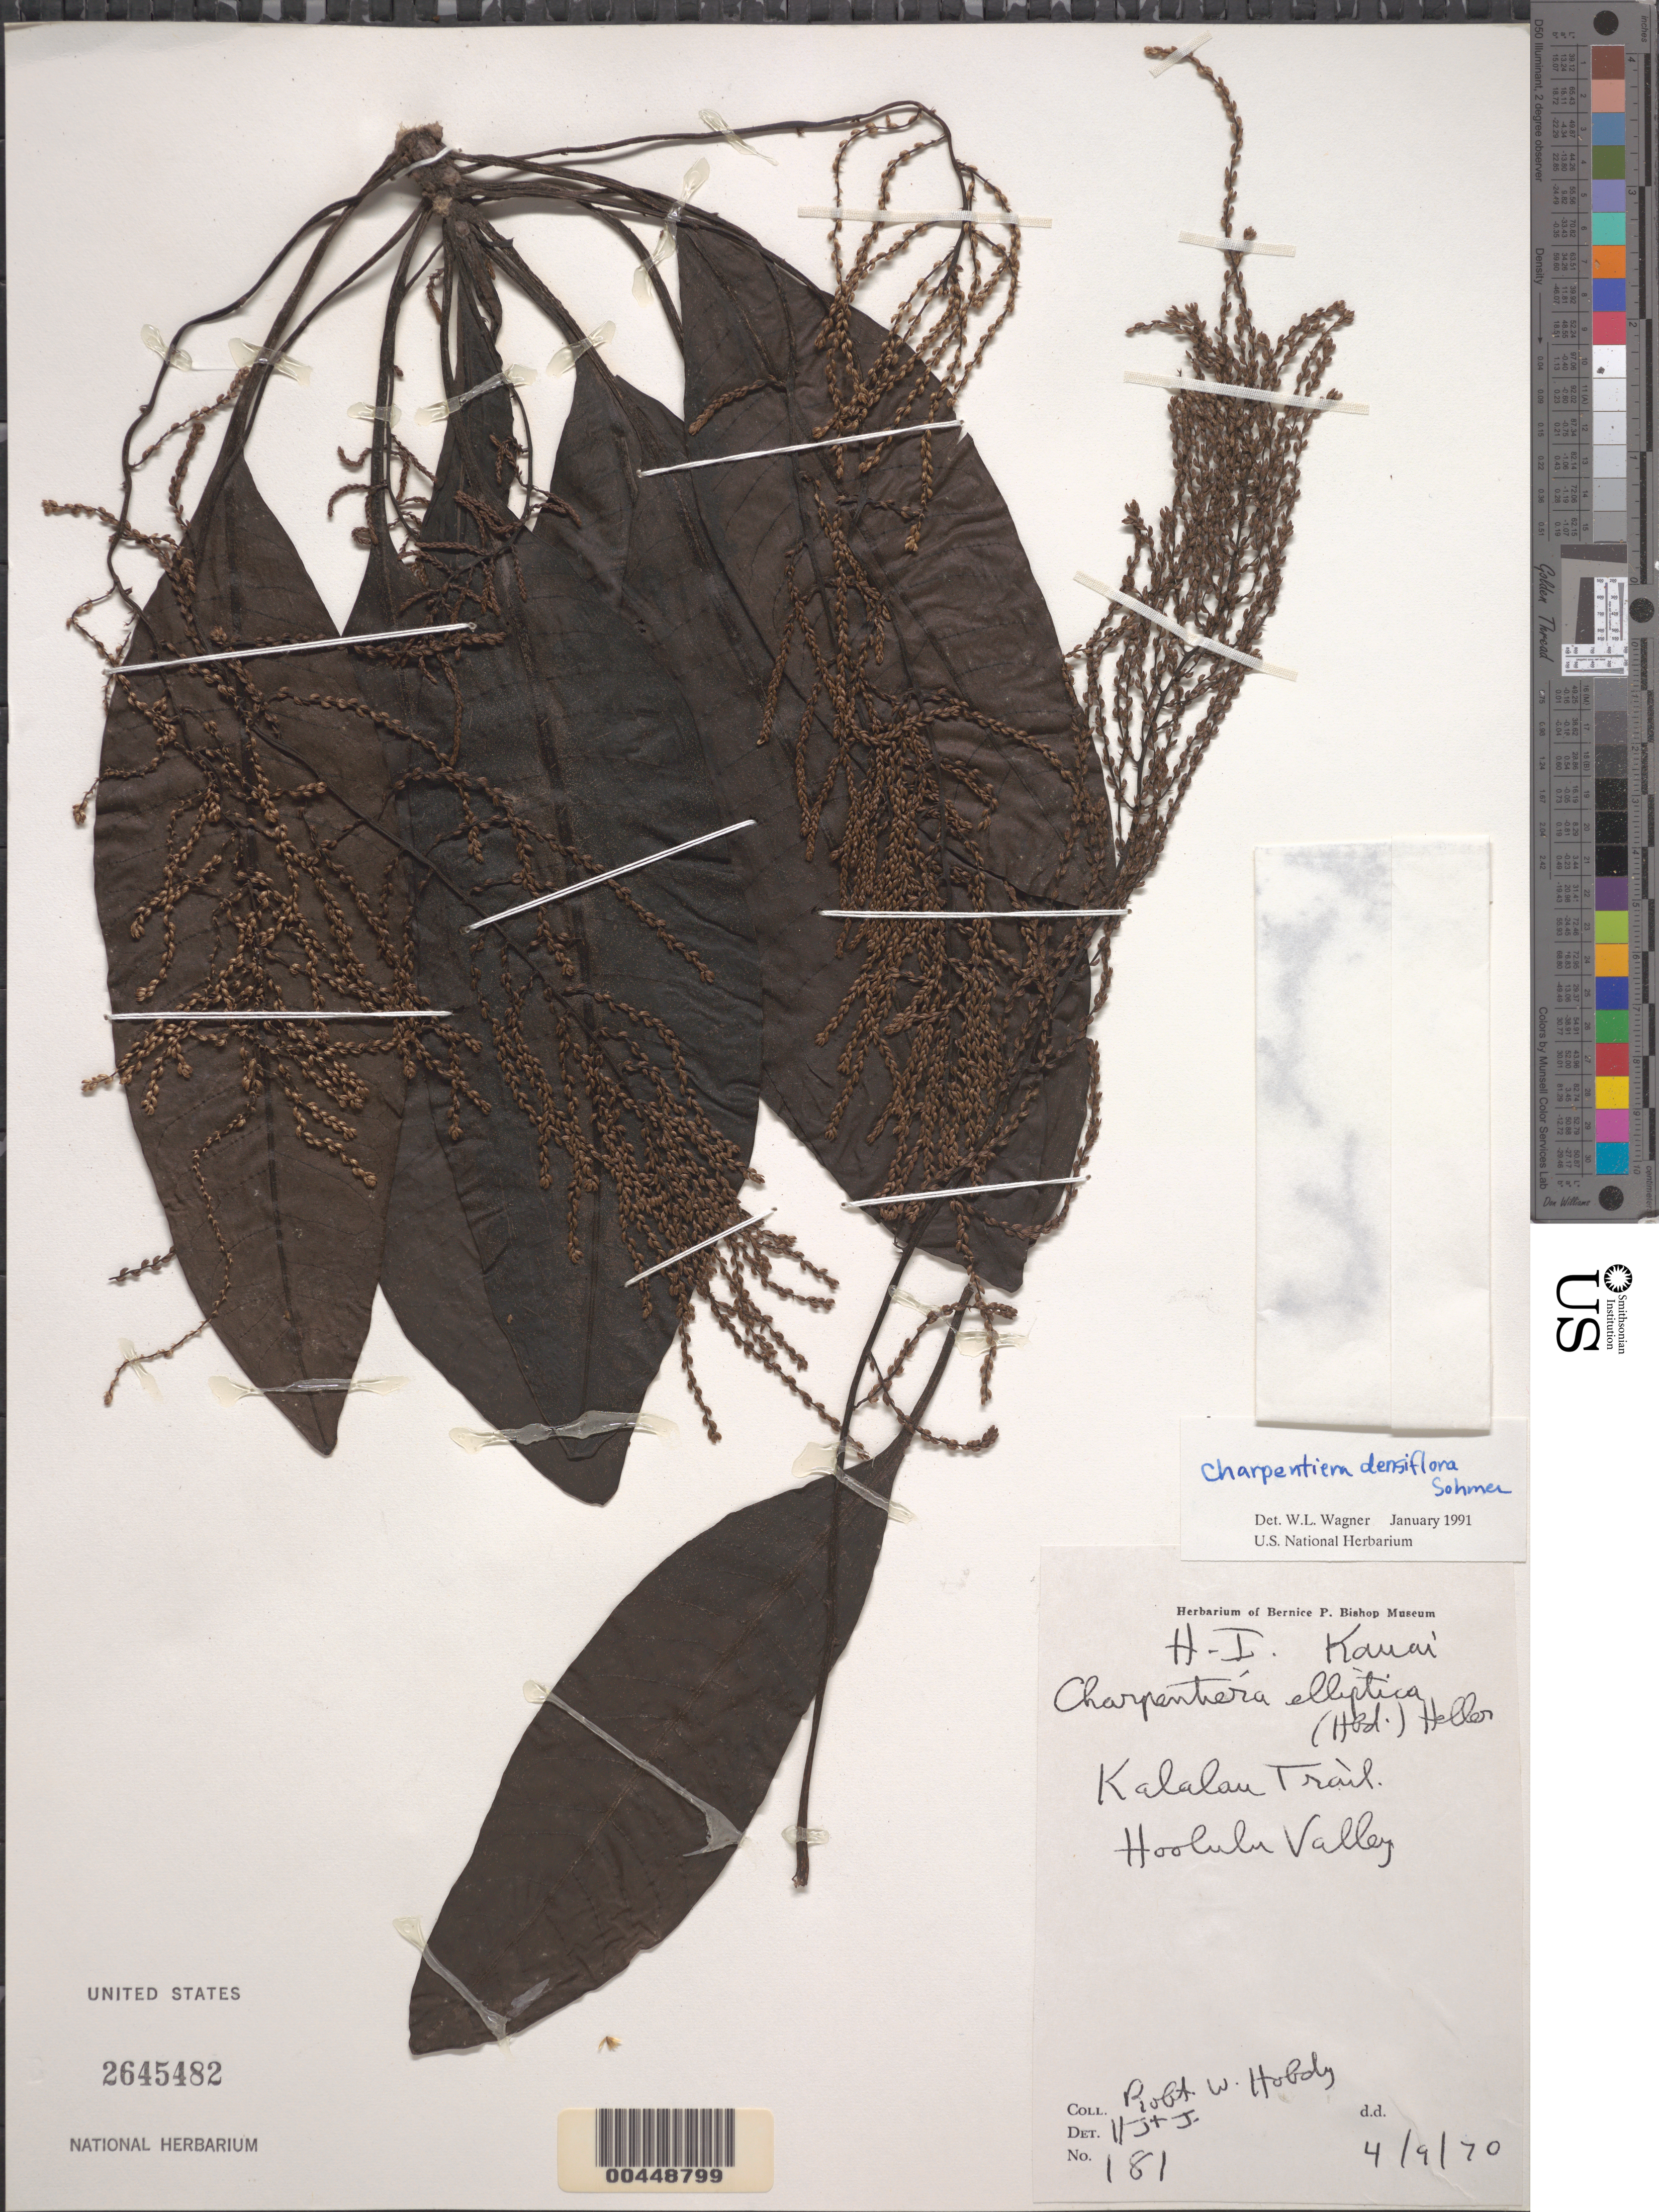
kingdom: Plantae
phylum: Tracheophyta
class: Magnoliopsida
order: Caryophyllales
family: Amaranthaceae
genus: Charpentiera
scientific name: Charpentiera densiflora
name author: Sohmer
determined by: Wagner, W. L., (BOT), Smithsonian Institution - National Museum of Natural History (UNITED STATES)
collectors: R. Hobdy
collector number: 181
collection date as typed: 4 Sep 1970 or 9 Apr 1970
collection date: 1970-04-09 or 1970-09-04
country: United States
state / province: Hawaii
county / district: Kauai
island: Kaua'i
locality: Kalalau Trail, Hoolulu Valley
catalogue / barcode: US 2645482